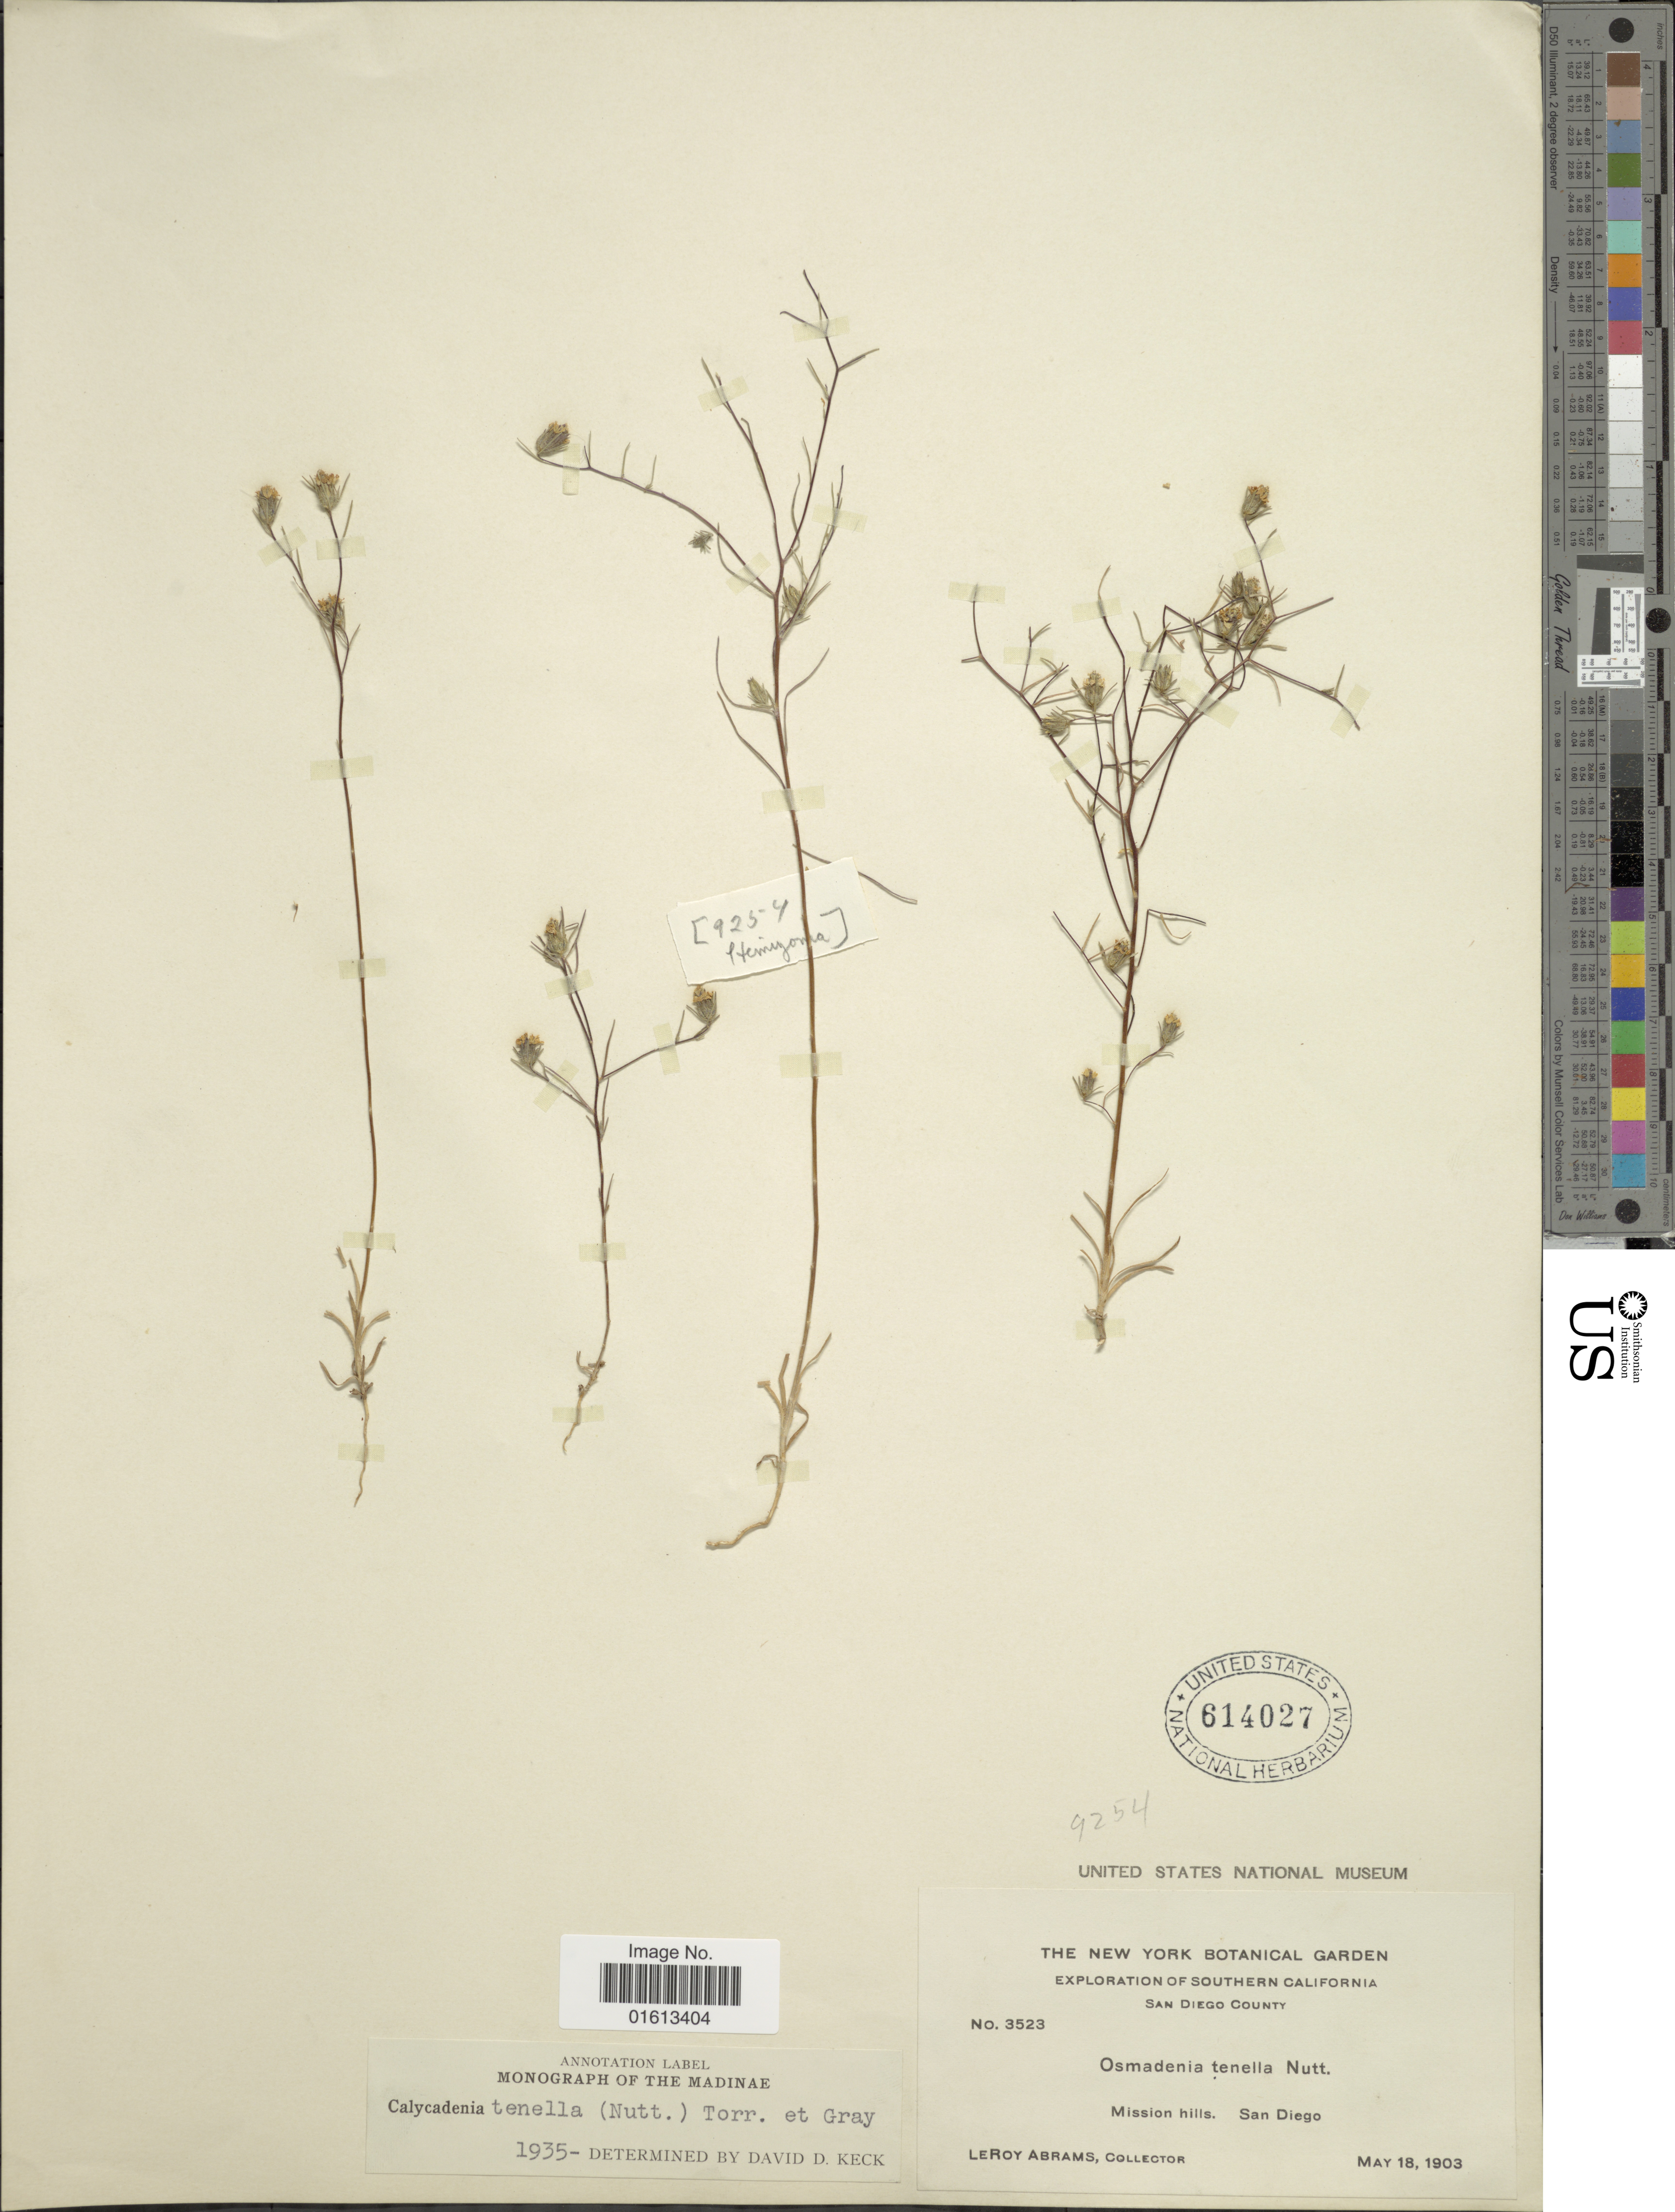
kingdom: Plantae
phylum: Tracheophyta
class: Magnoliopsida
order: Asterales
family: Asteraceae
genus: Calycadenia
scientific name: Calycadenia tenella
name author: (Nutt.) Torr. & A. Gray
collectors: L. Abrams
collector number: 3523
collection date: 1903-05-18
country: United States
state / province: California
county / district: San Diego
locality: San Diego County, Mission hills, San Diego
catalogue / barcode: US 614027